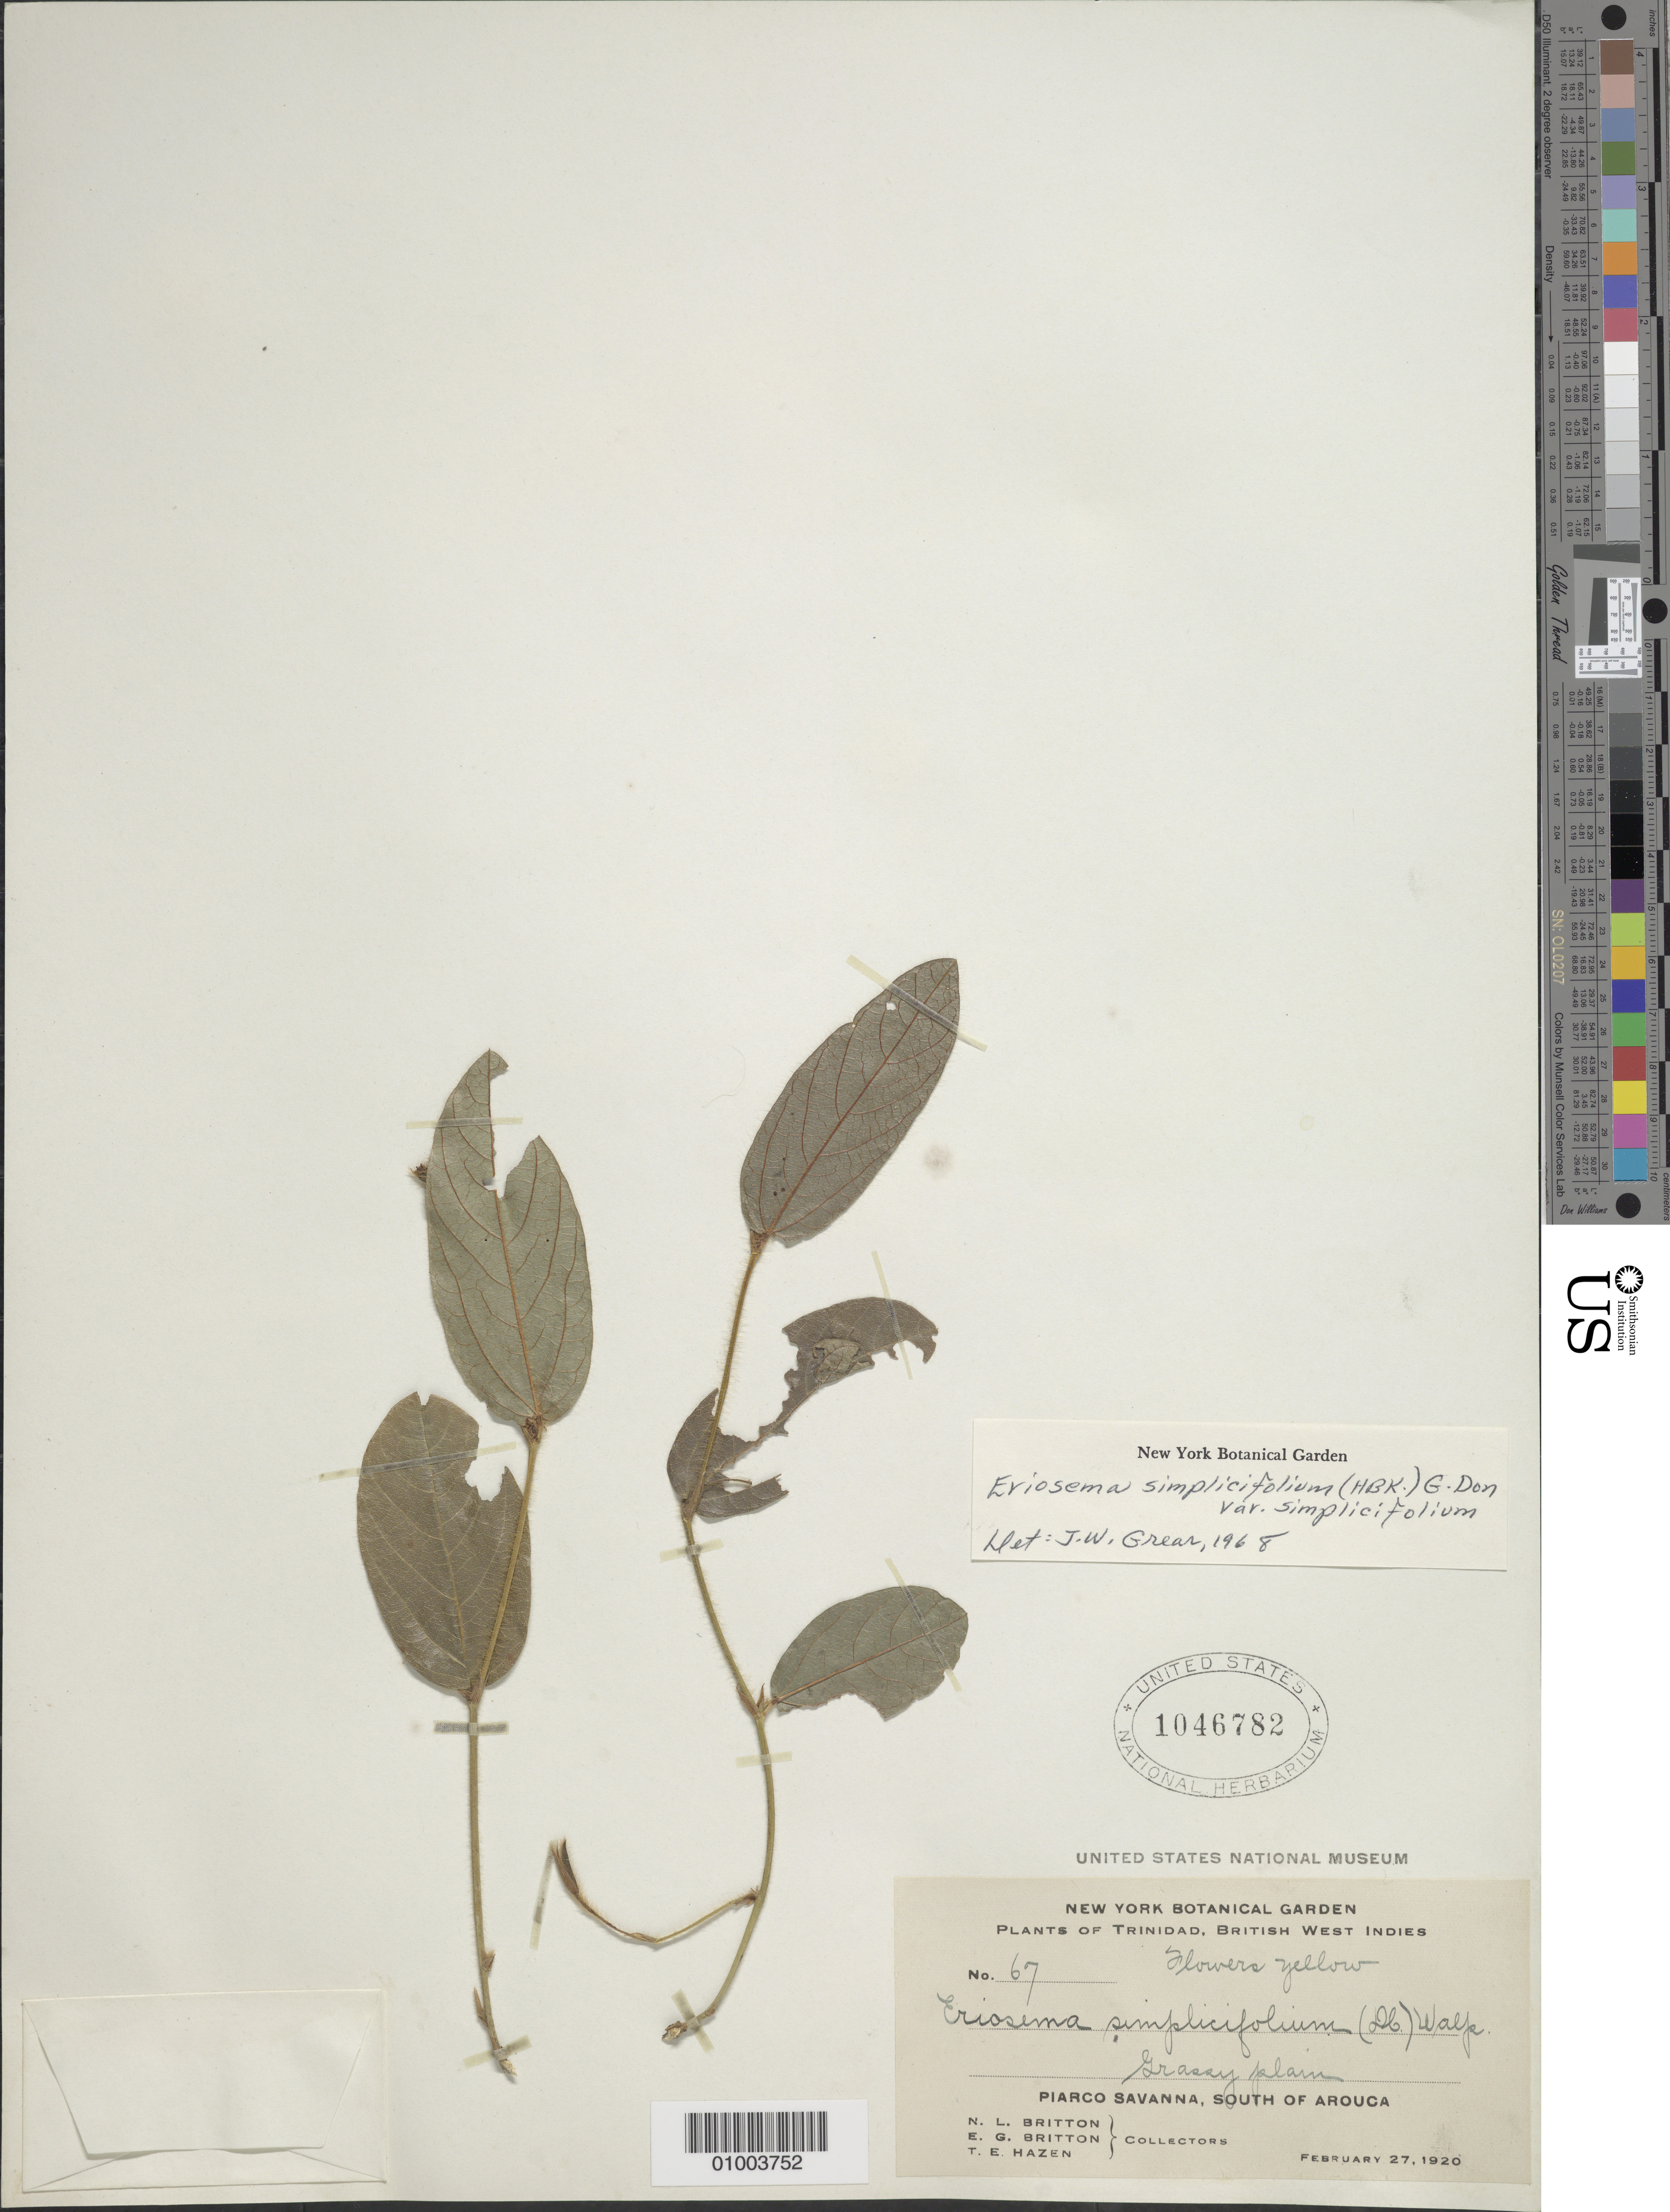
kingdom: Plantae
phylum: Tracheophyta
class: Magnoliopsida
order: Fabales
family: Fabaceae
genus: Eriosema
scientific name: Eriosema simplicifolium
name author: (Kunth) G. Don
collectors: N. Britton, E. G. Britton & T. E. Hazen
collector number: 67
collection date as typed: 27 Feb 1920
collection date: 1920-02-27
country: Trinidad and Tobago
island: Trinidad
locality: Piarco Savanna, South of Arouca. Grassy Plain.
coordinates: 0 N, 0 E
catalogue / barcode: US 1046782